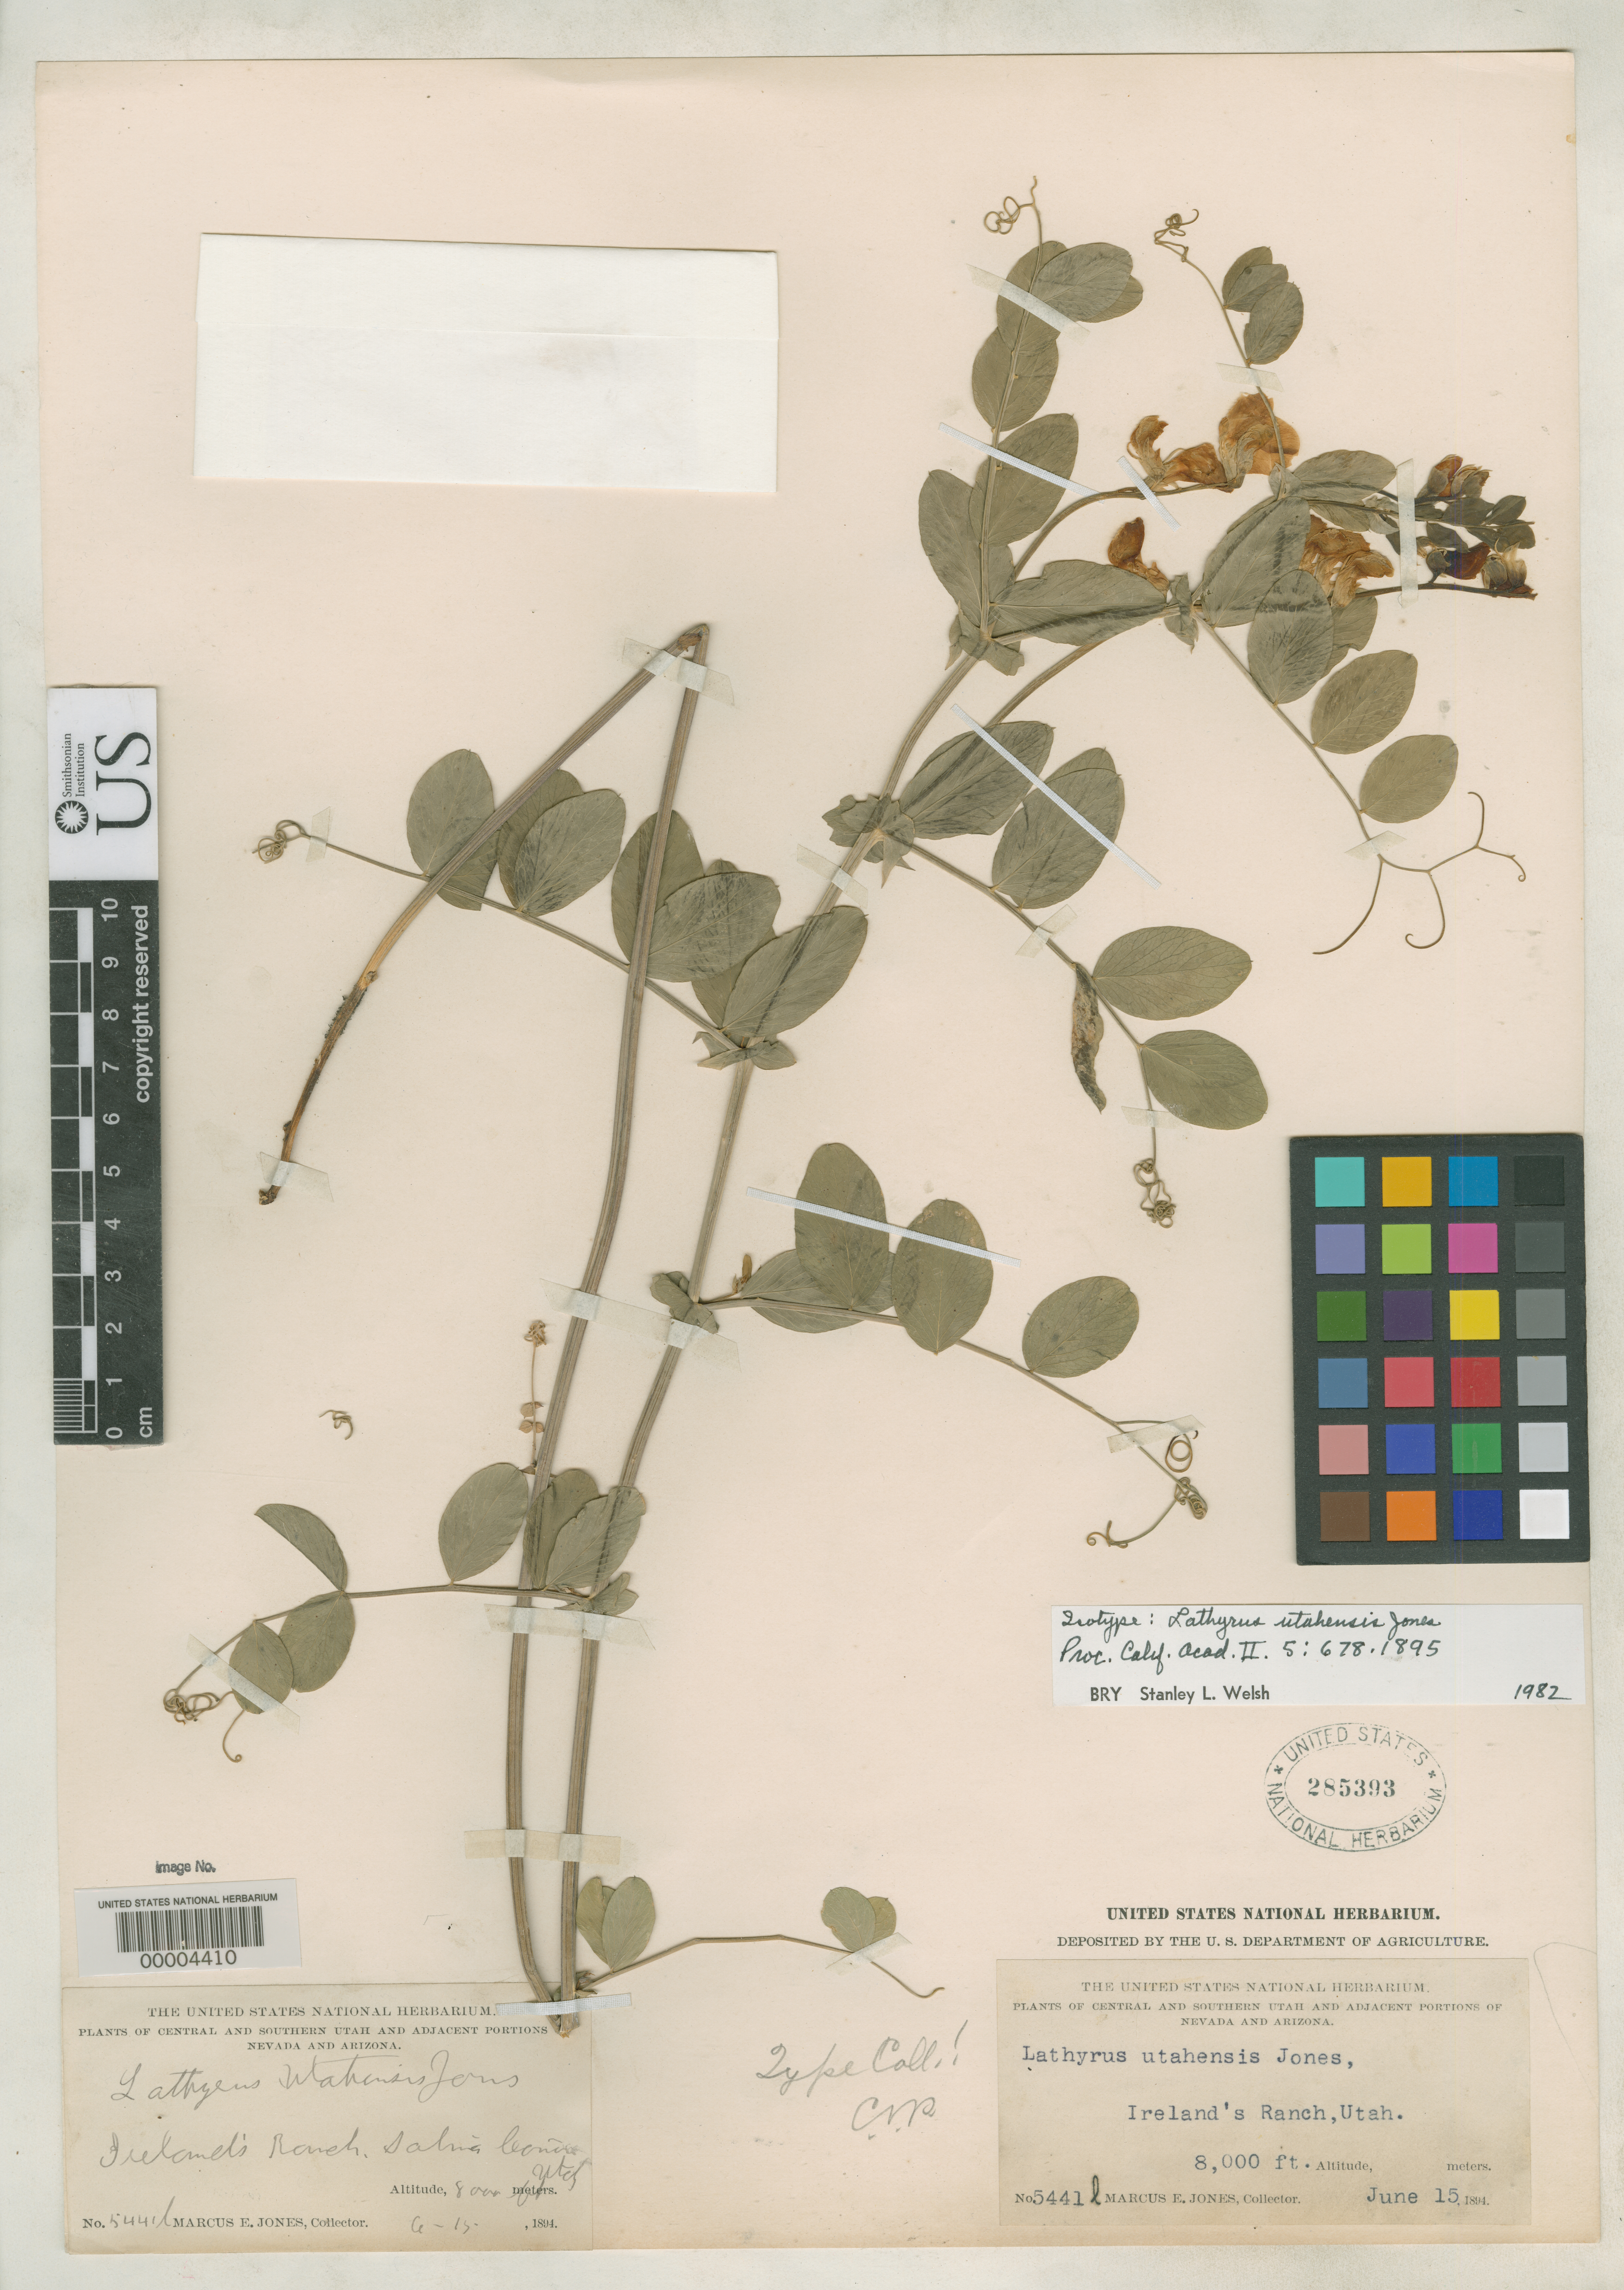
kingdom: Plantae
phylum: Tracheophyta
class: Magnoliopsida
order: Fabales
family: Fabaceae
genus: Lathyrus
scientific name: Lathyrus utahensis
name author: M.E. Jones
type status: Isotype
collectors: M. E. Jones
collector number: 5441l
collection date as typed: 15 Jun 1894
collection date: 1894-06-15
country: United States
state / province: Utah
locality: Ireland's Ranch; alt. 8000 ft.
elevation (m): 2438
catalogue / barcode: US 285393